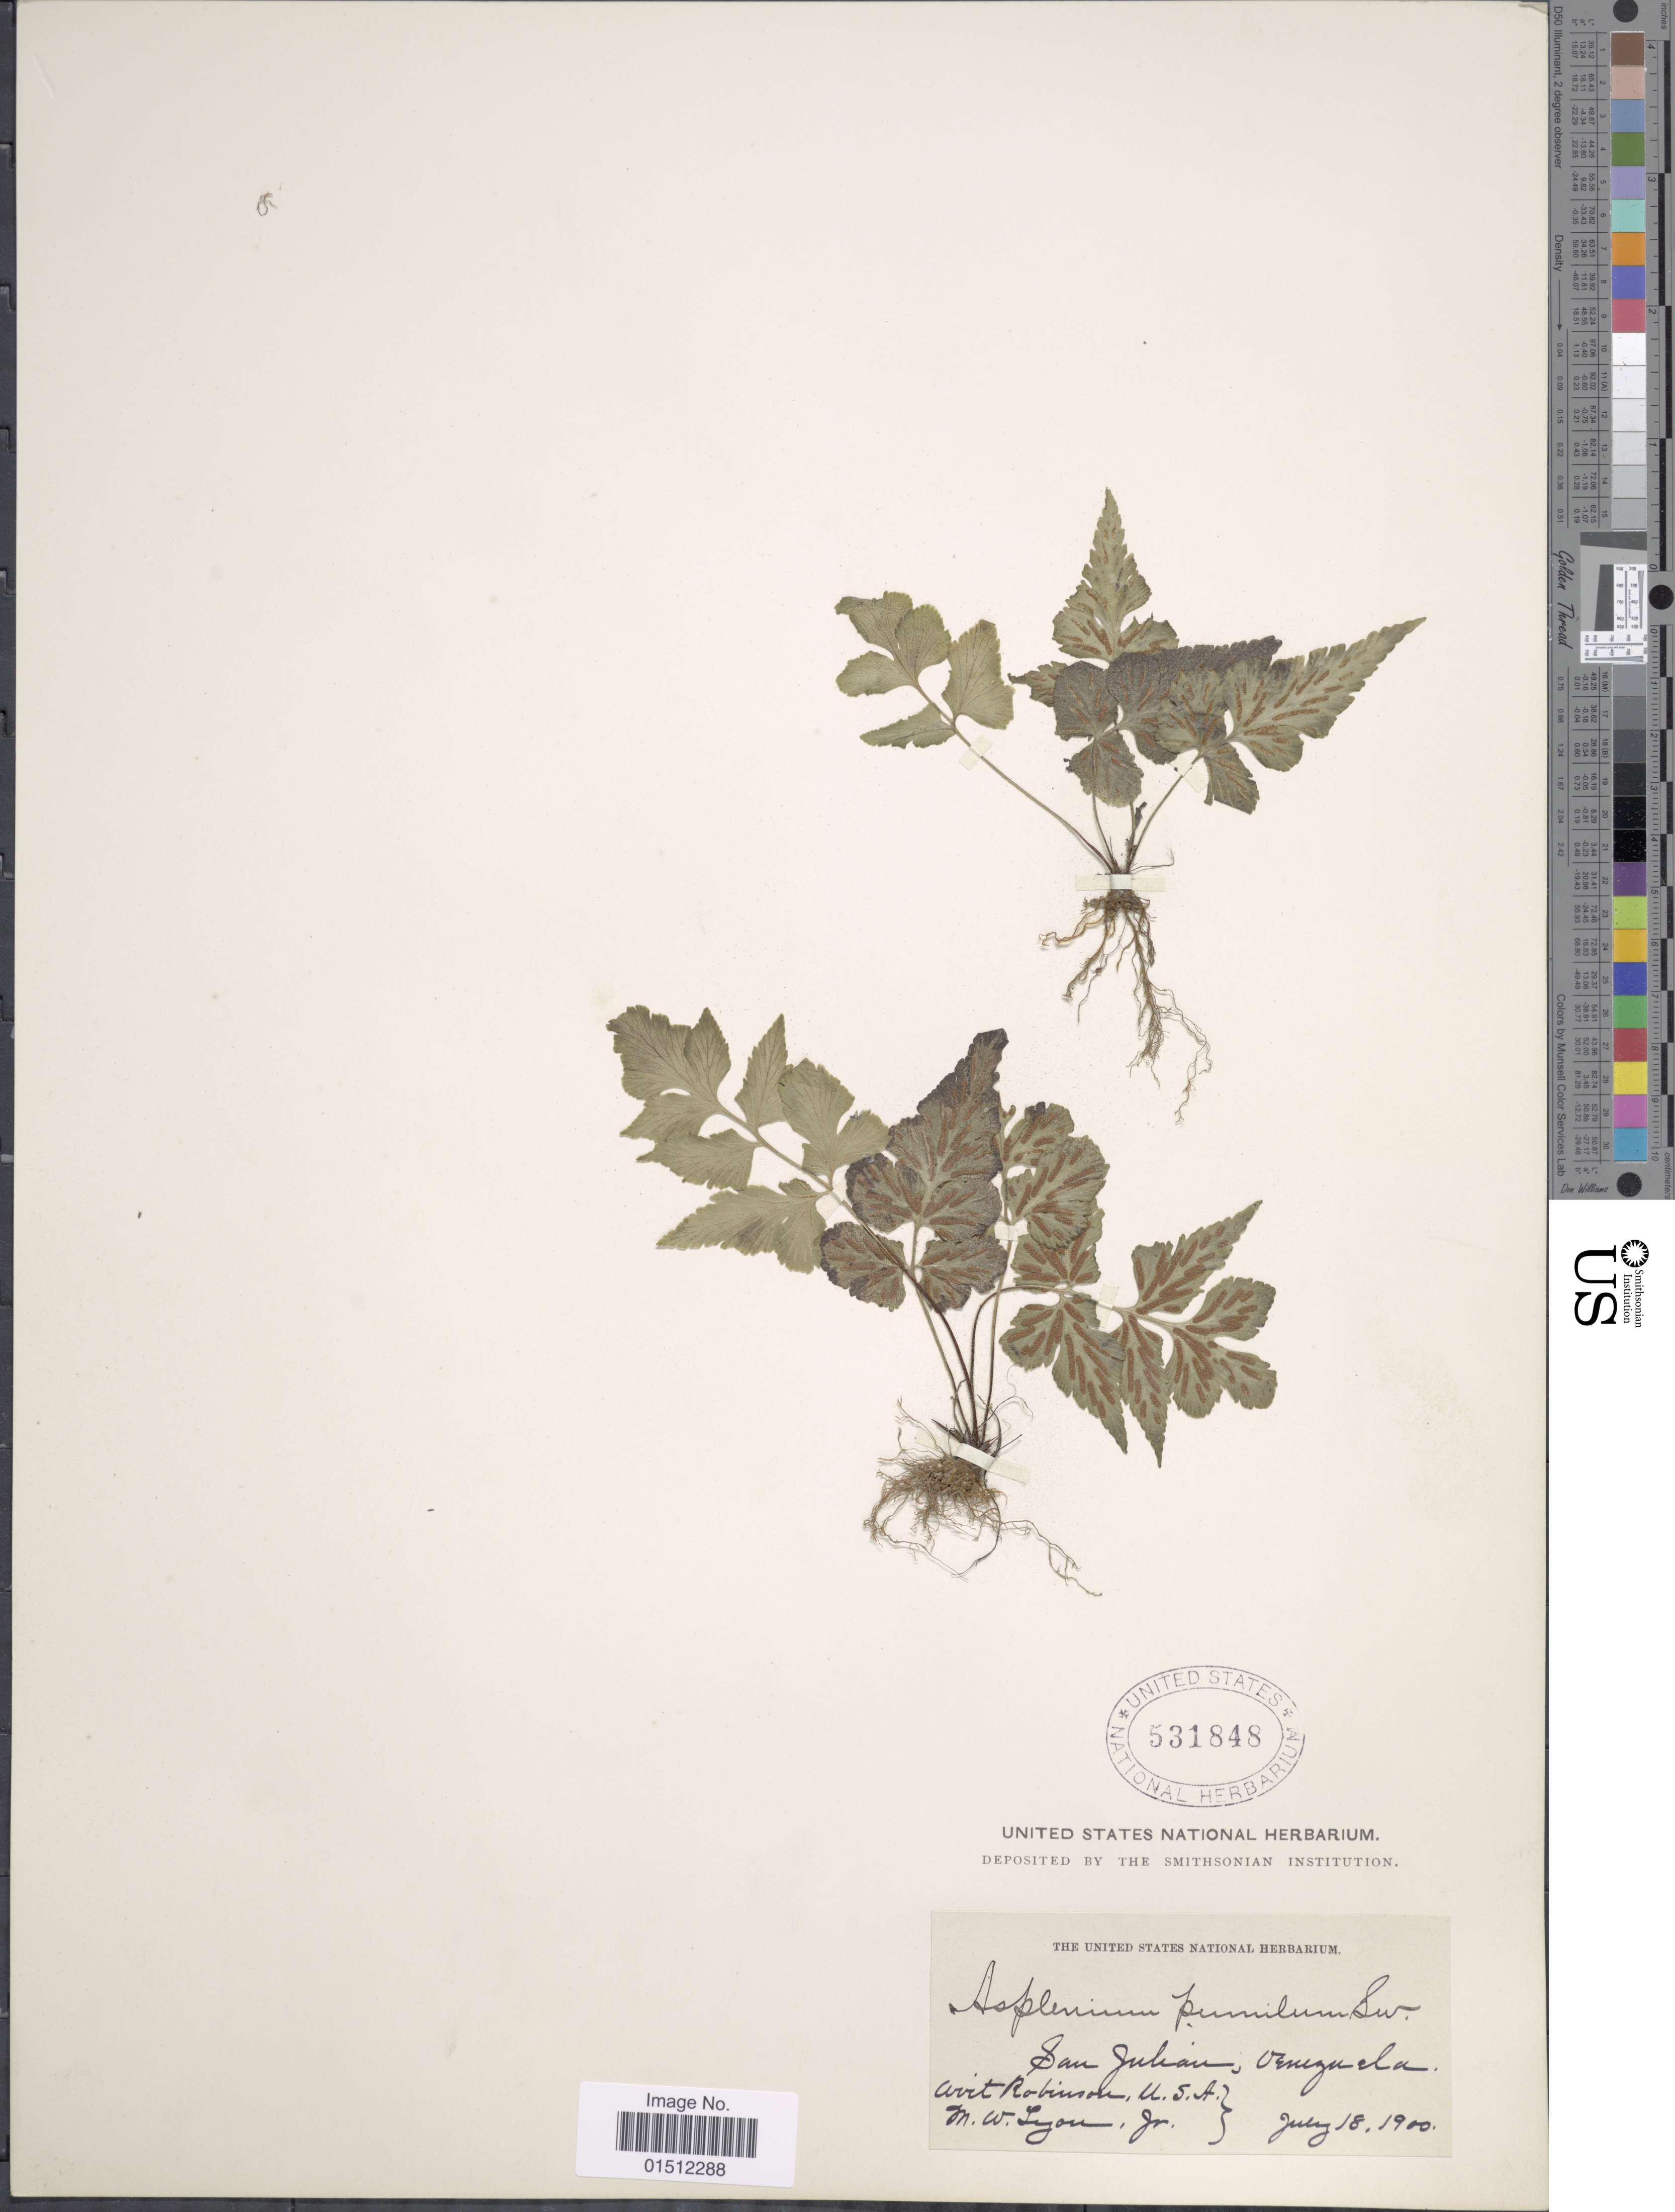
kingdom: Plantae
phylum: Tracheophyta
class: Polypodiopsida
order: Polypodiales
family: Aspleniaceae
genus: Asplenium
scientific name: Asplenium pumilum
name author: Sw.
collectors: A. Robinson & M. W. Lyon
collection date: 1900-07-18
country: Venezuela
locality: San Julian, Venezuela.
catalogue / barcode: US 531848